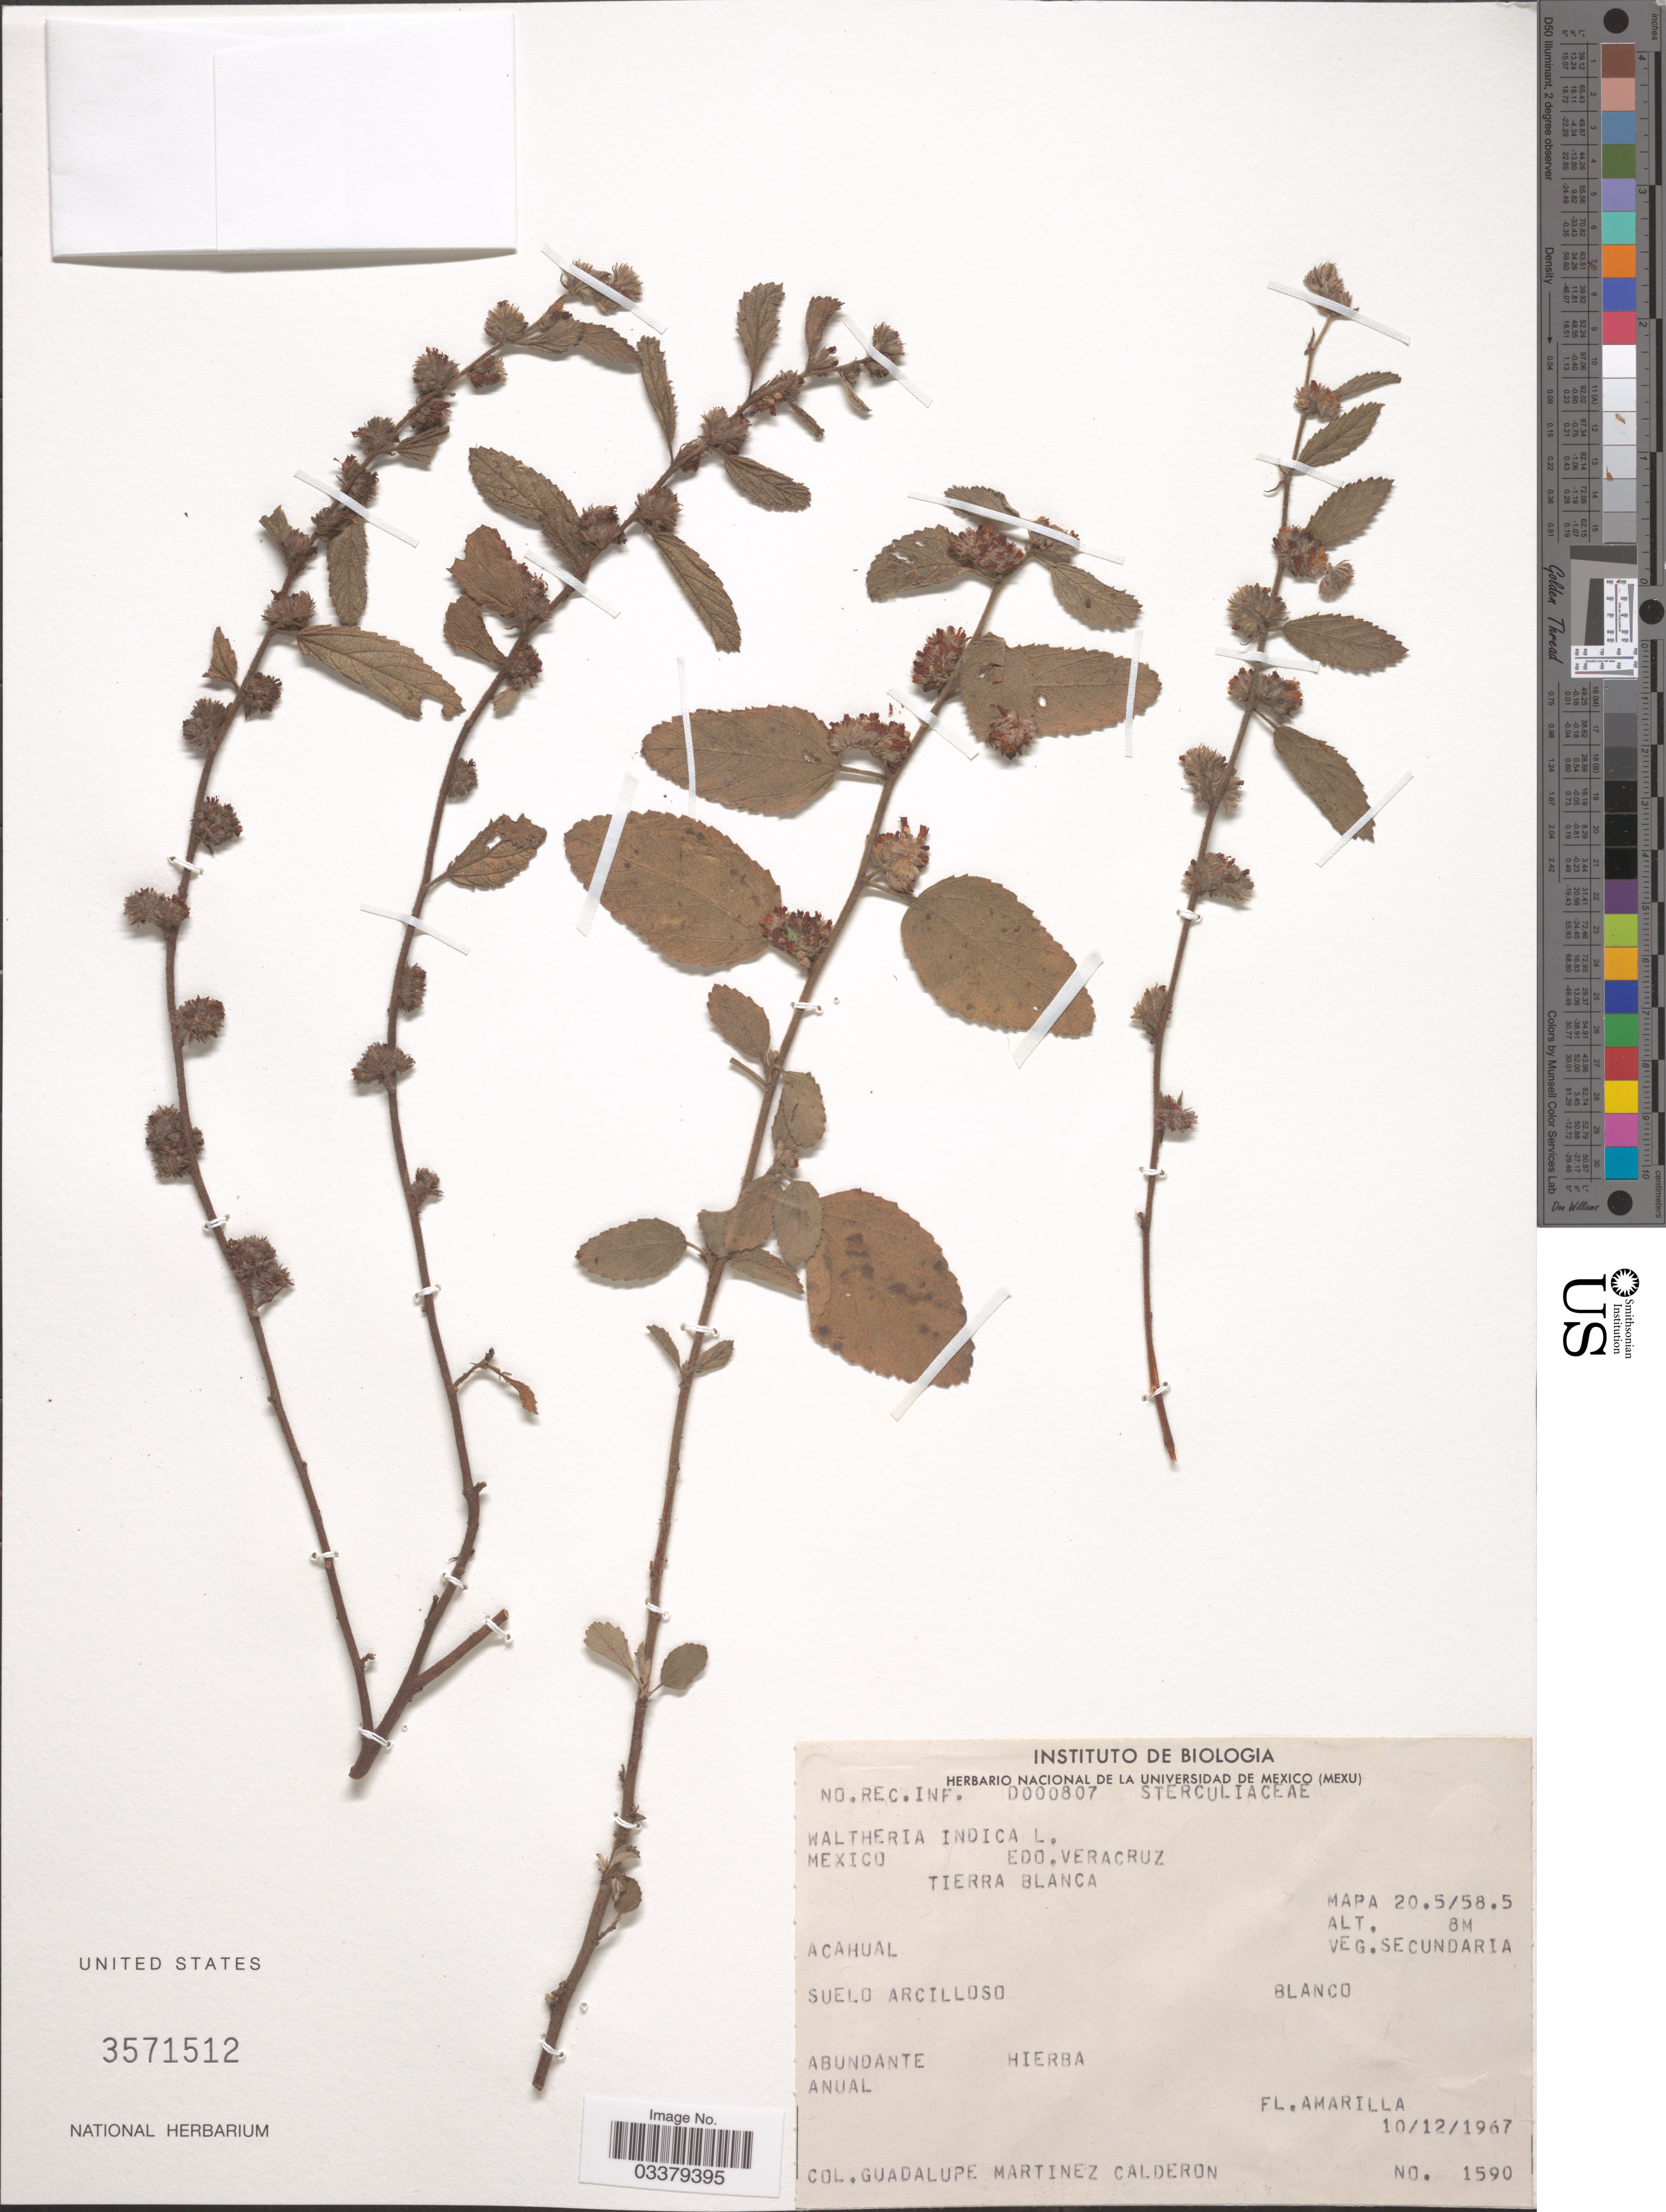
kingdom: Plantae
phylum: Tracheophyta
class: Magnoliopsida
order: Malvales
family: Malvaceae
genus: Waltheria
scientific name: Waltheria indica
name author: L.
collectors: G. Martinez-C.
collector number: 1590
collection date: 1967-12-10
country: Mexico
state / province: Veracruz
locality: Edo. Veracruz. Tierra Blanca. Mapa 20.5/58.5.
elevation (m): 8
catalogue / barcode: US 3571512